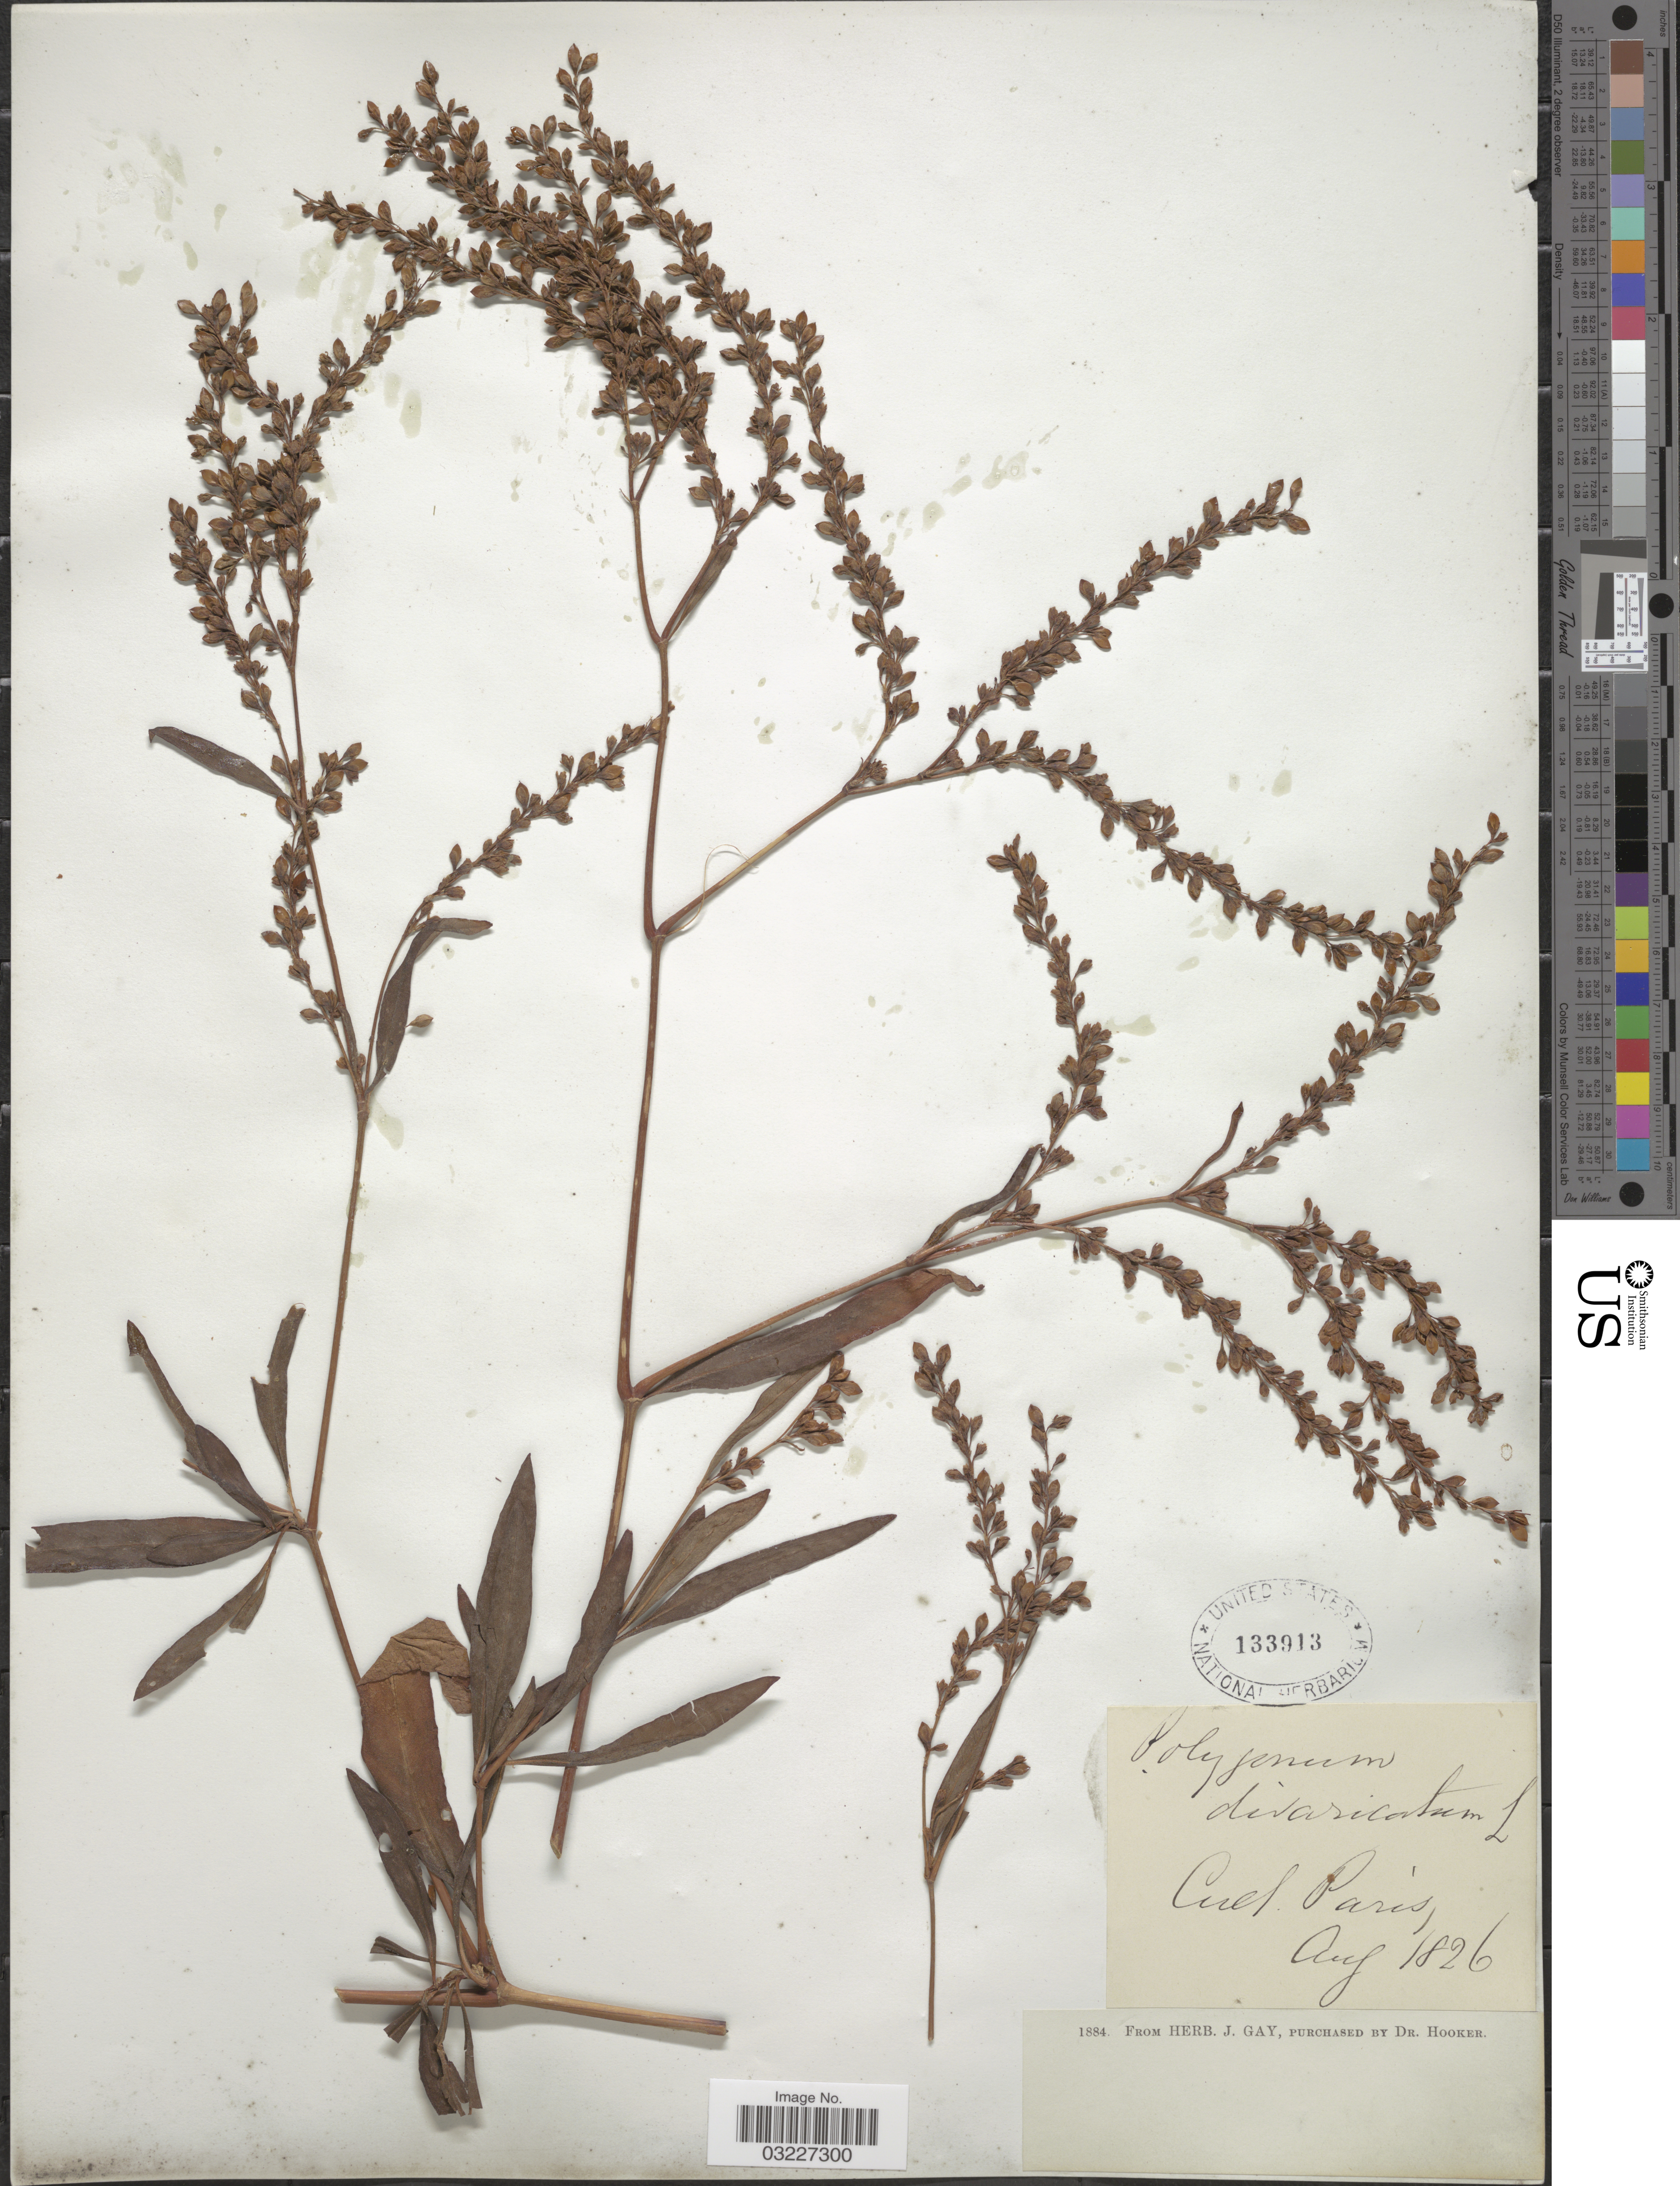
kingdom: Plantae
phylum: Tracheophyta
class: Magnoliopsida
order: Caryophyllales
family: Polygonaceae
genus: Koenigia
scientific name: Koenigia divaricata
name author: (L.) T.M. Schust. & Reveal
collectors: ex herb. J. Gay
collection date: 1826-08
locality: Cult París.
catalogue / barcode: US 133913